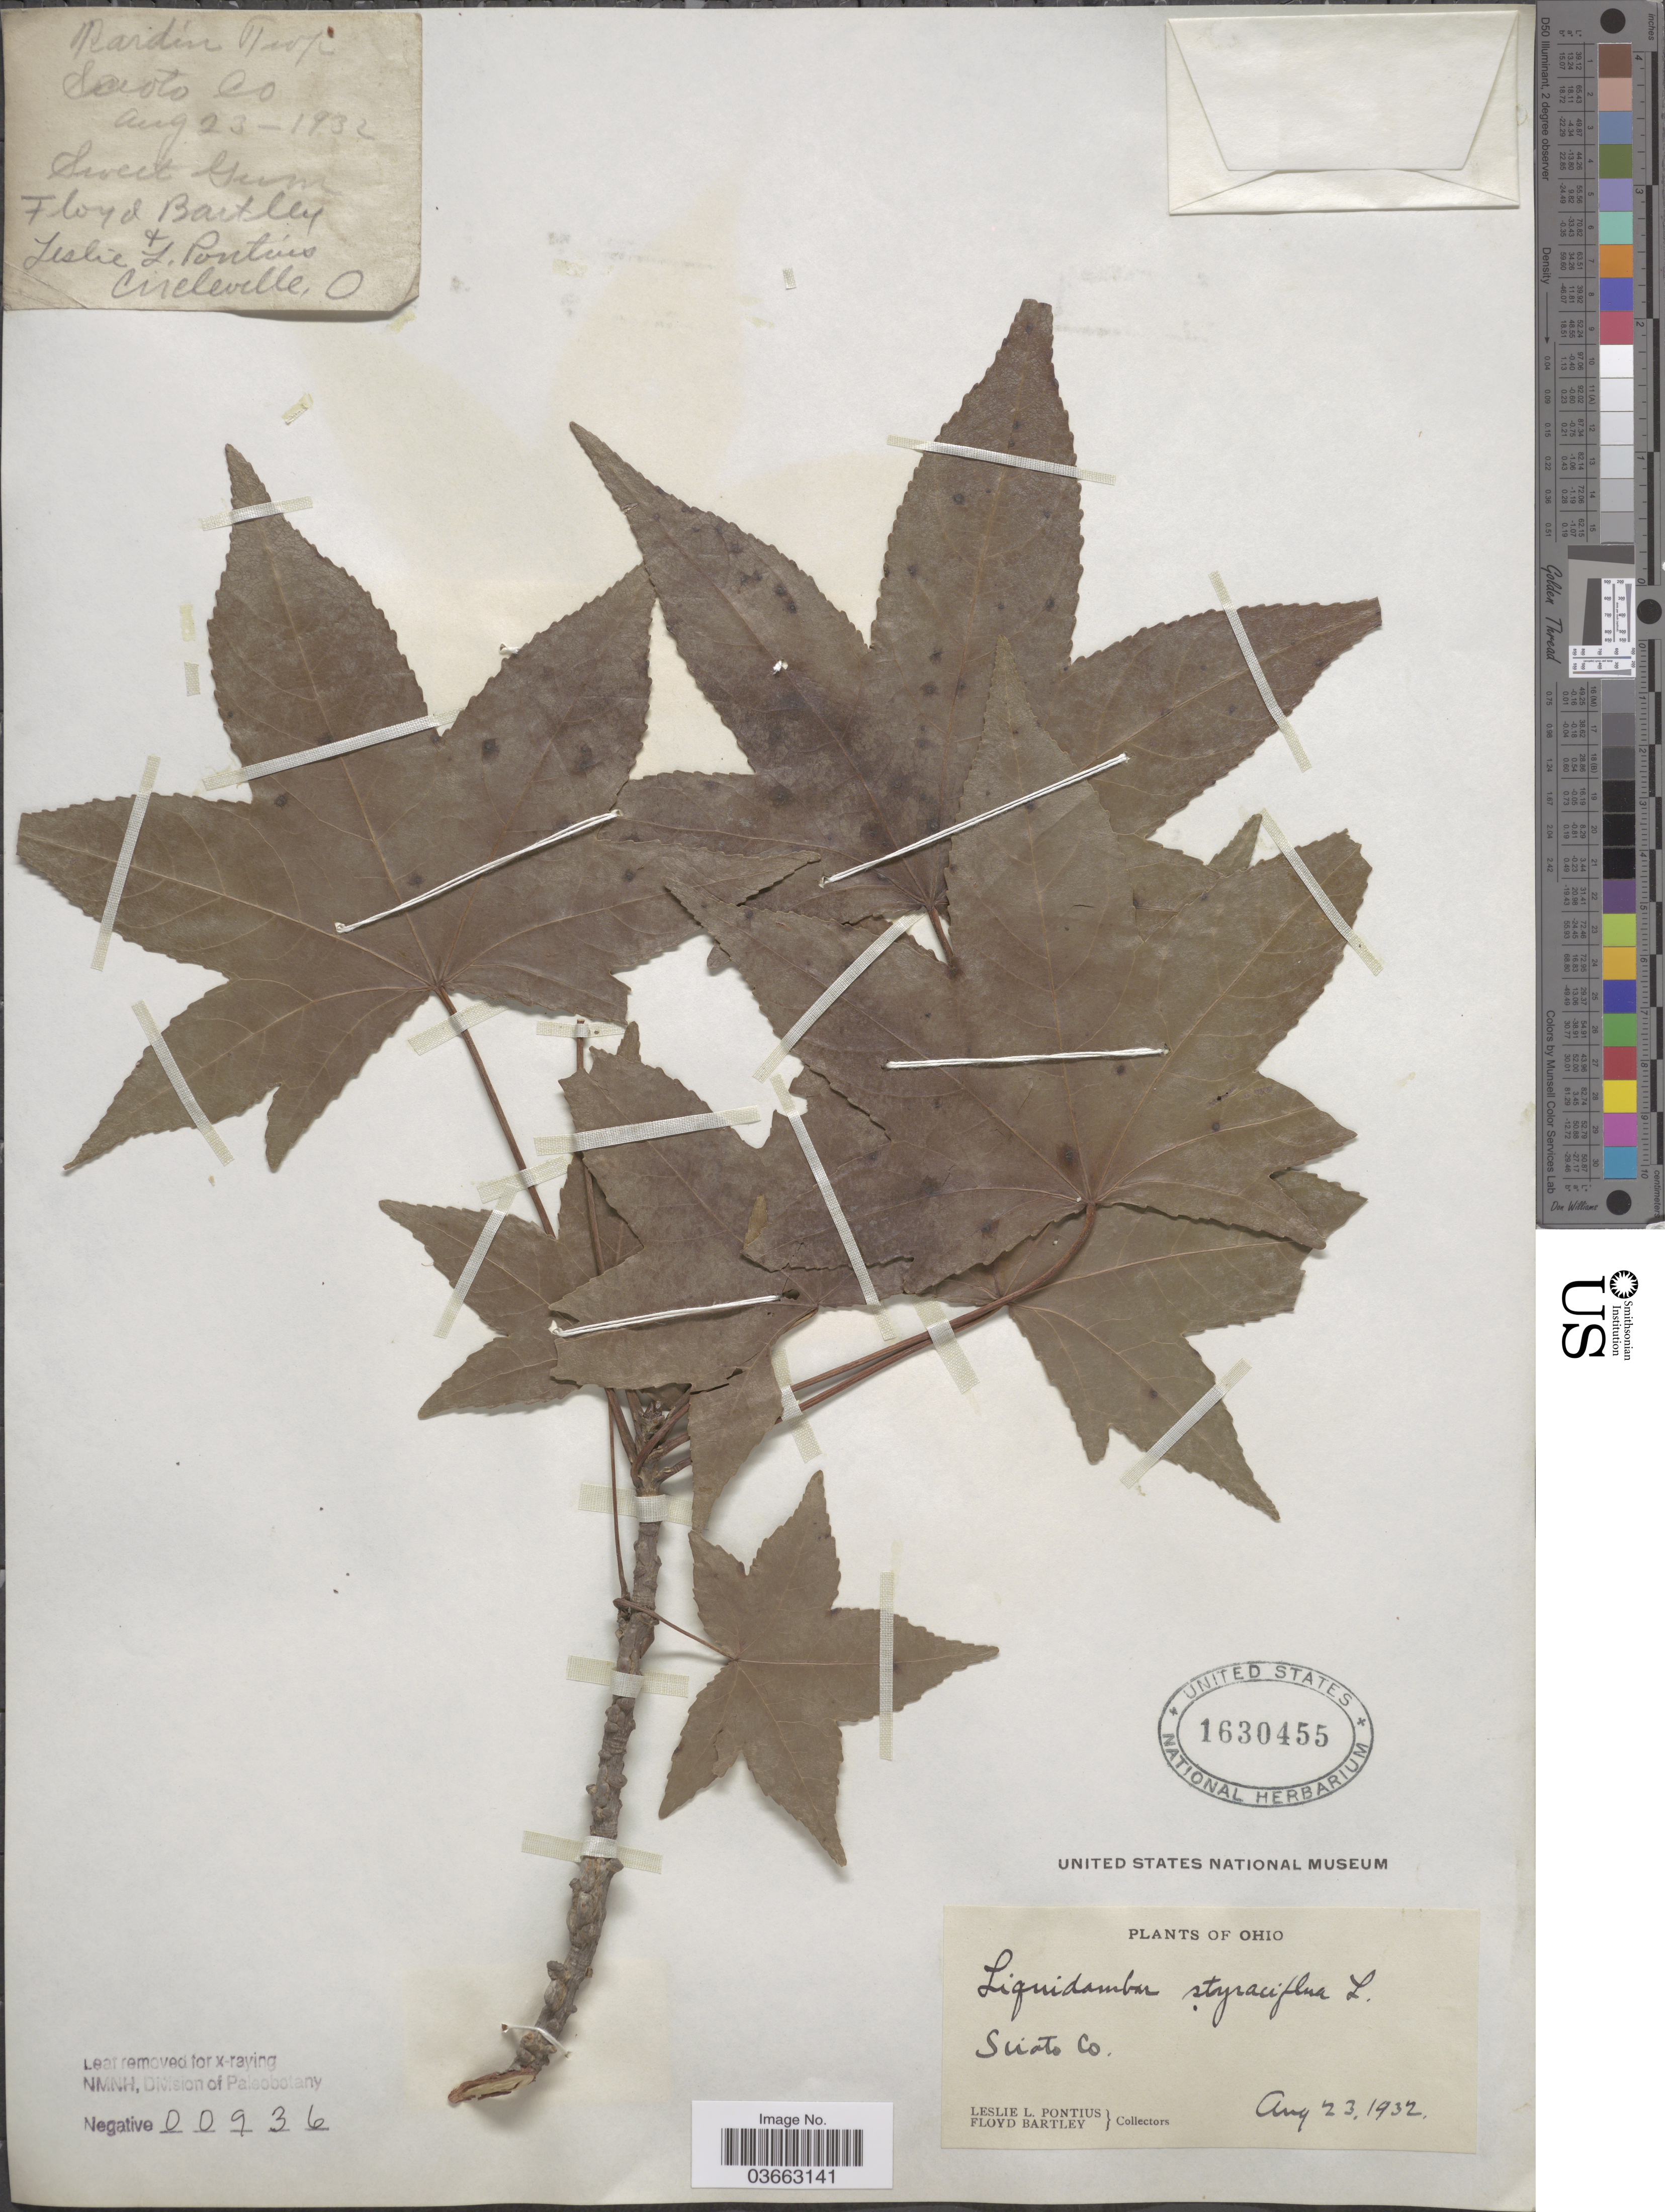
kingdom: Plantae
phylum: Tracheophyta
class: Magnoliopsida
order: Saxifragales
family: Altingiaceae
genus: Liquidambar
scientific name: Liquidambar styraciflua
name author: L.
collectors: L. Pontius & F. Bartley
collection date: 1932-08-23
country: United States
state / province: Ohio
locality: Scioto Co.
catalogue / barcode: US 1630455